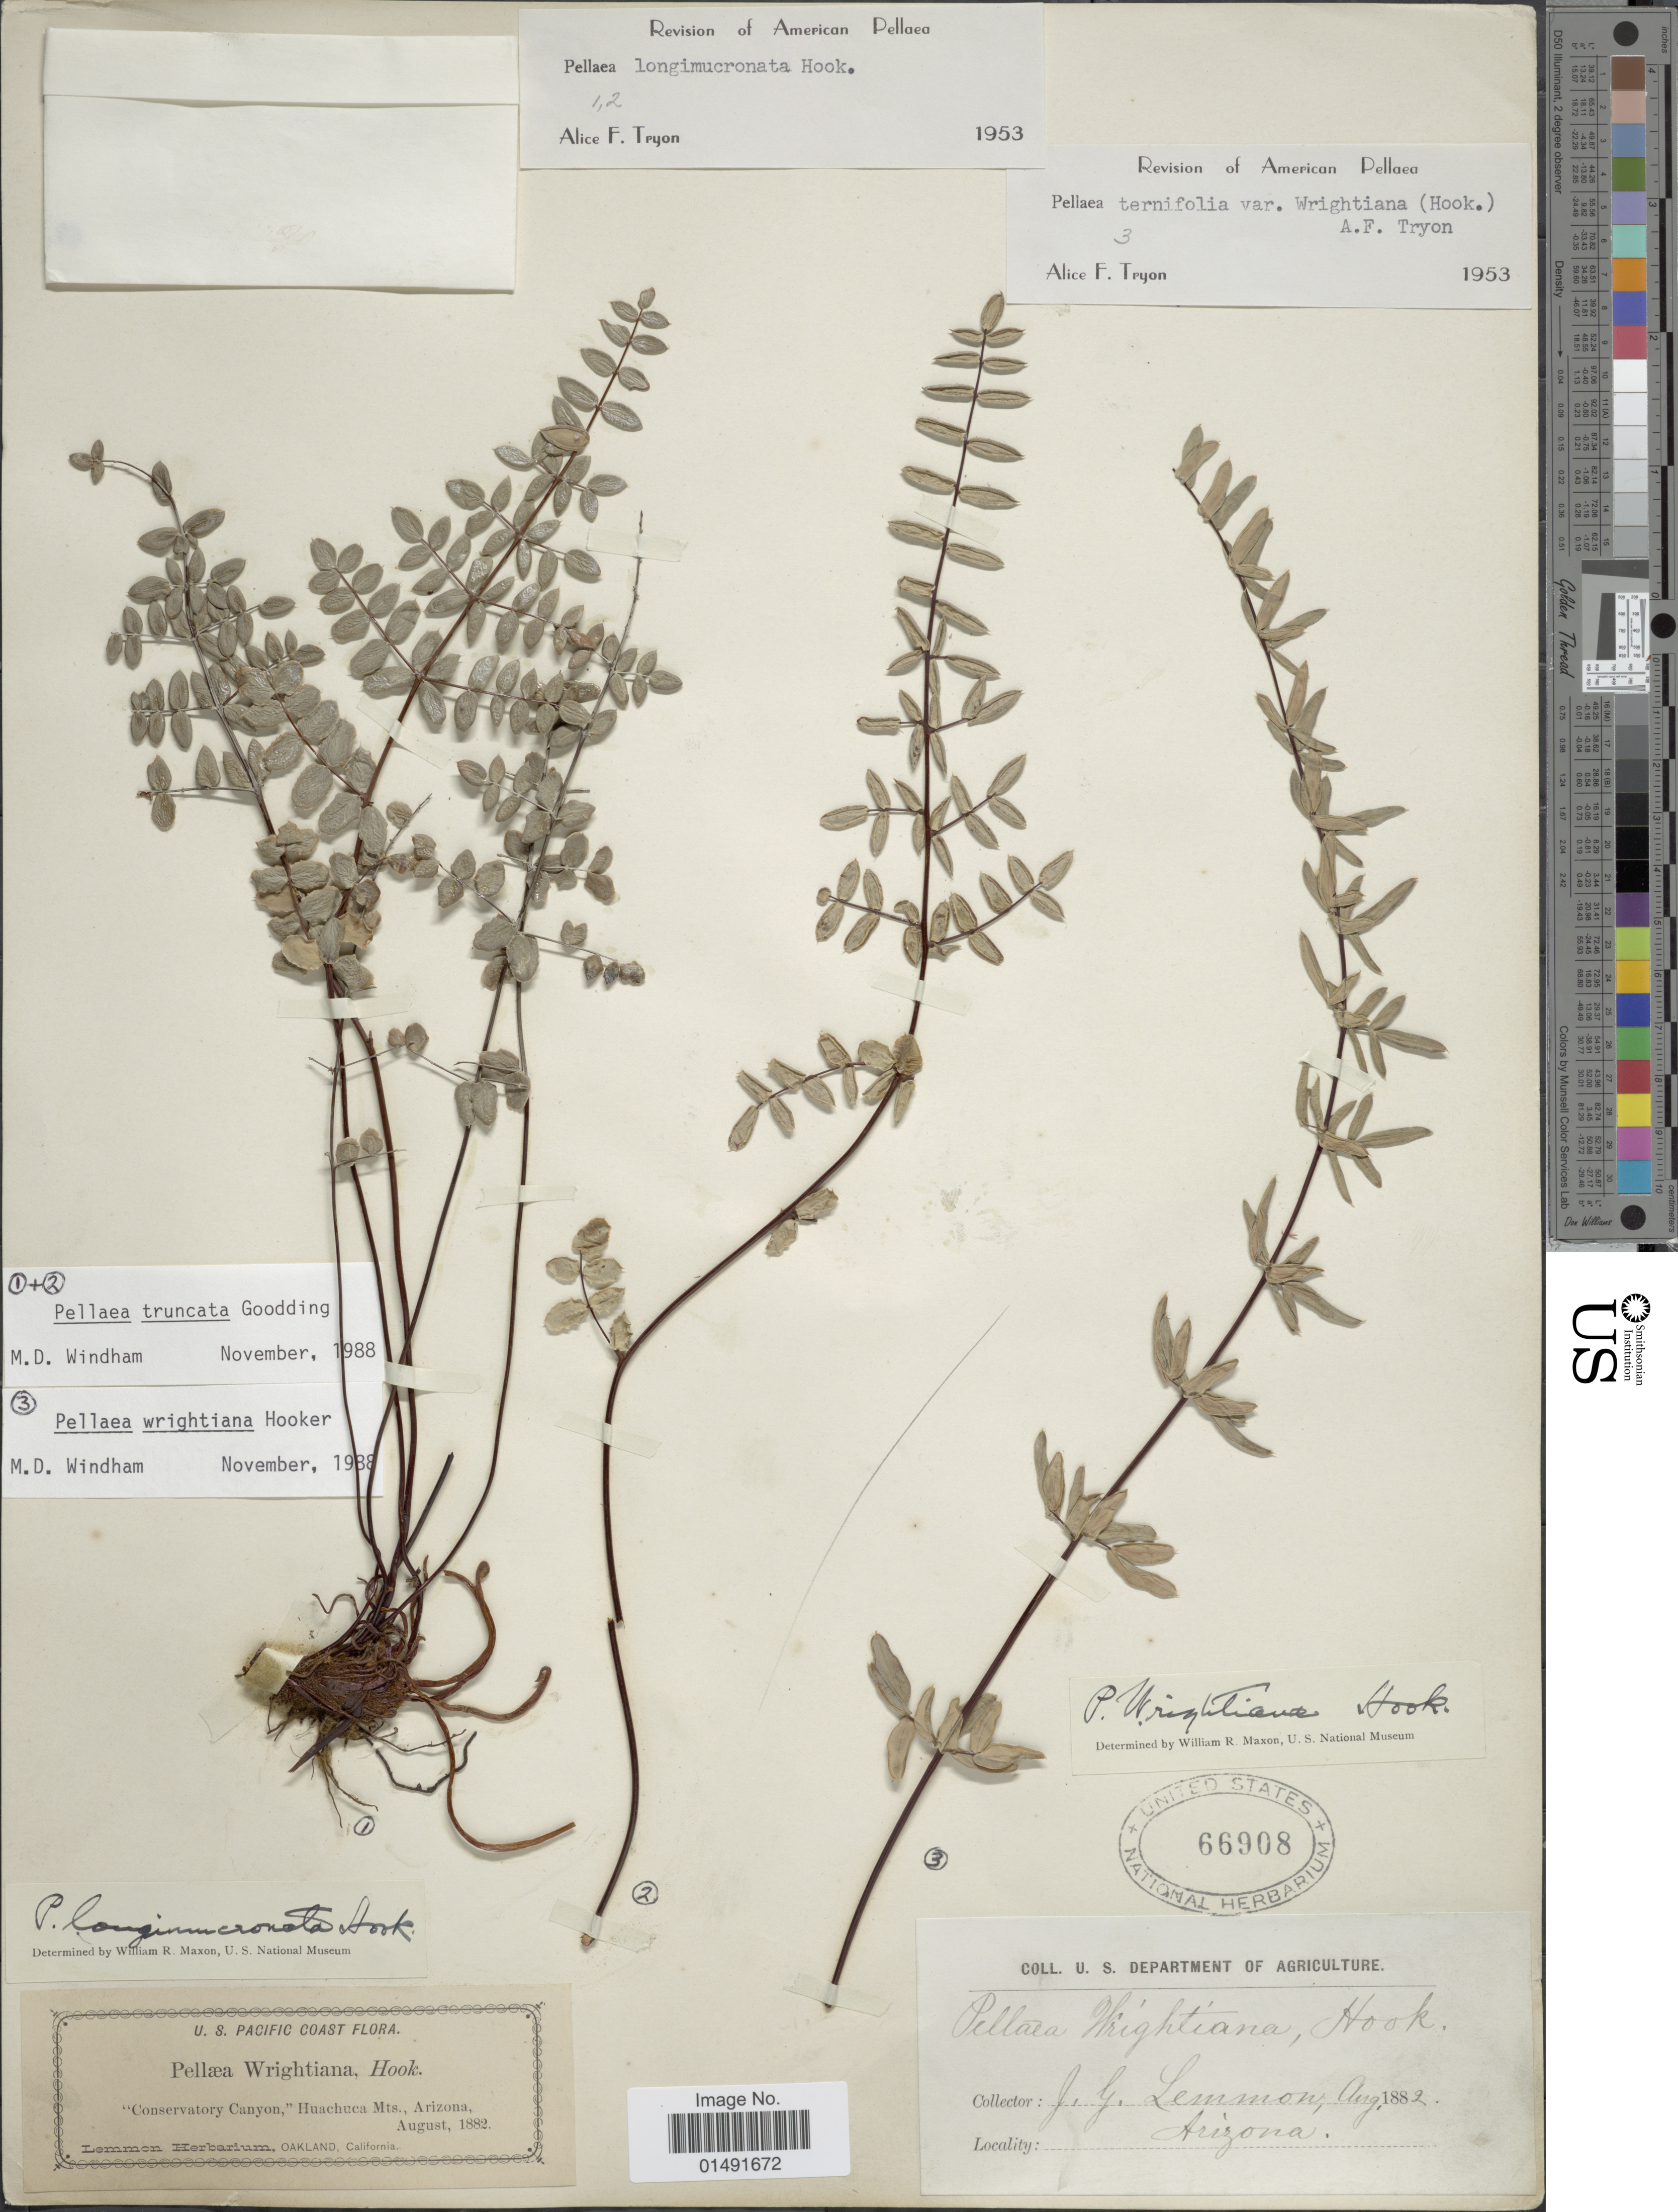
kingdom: Plantae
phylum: Tracheophyta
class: Polypodiopsida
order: Polypodiales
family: Pteridaceae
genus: Pellaea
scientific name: Pellaea truncata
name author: Goodd.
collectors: J. Lemmon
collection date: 1882-08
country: United States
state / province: Arizona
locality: U.S. Pacific Coast, 'Conservatory Canyon,' Huachuca Mts.,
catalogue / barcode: US 66908